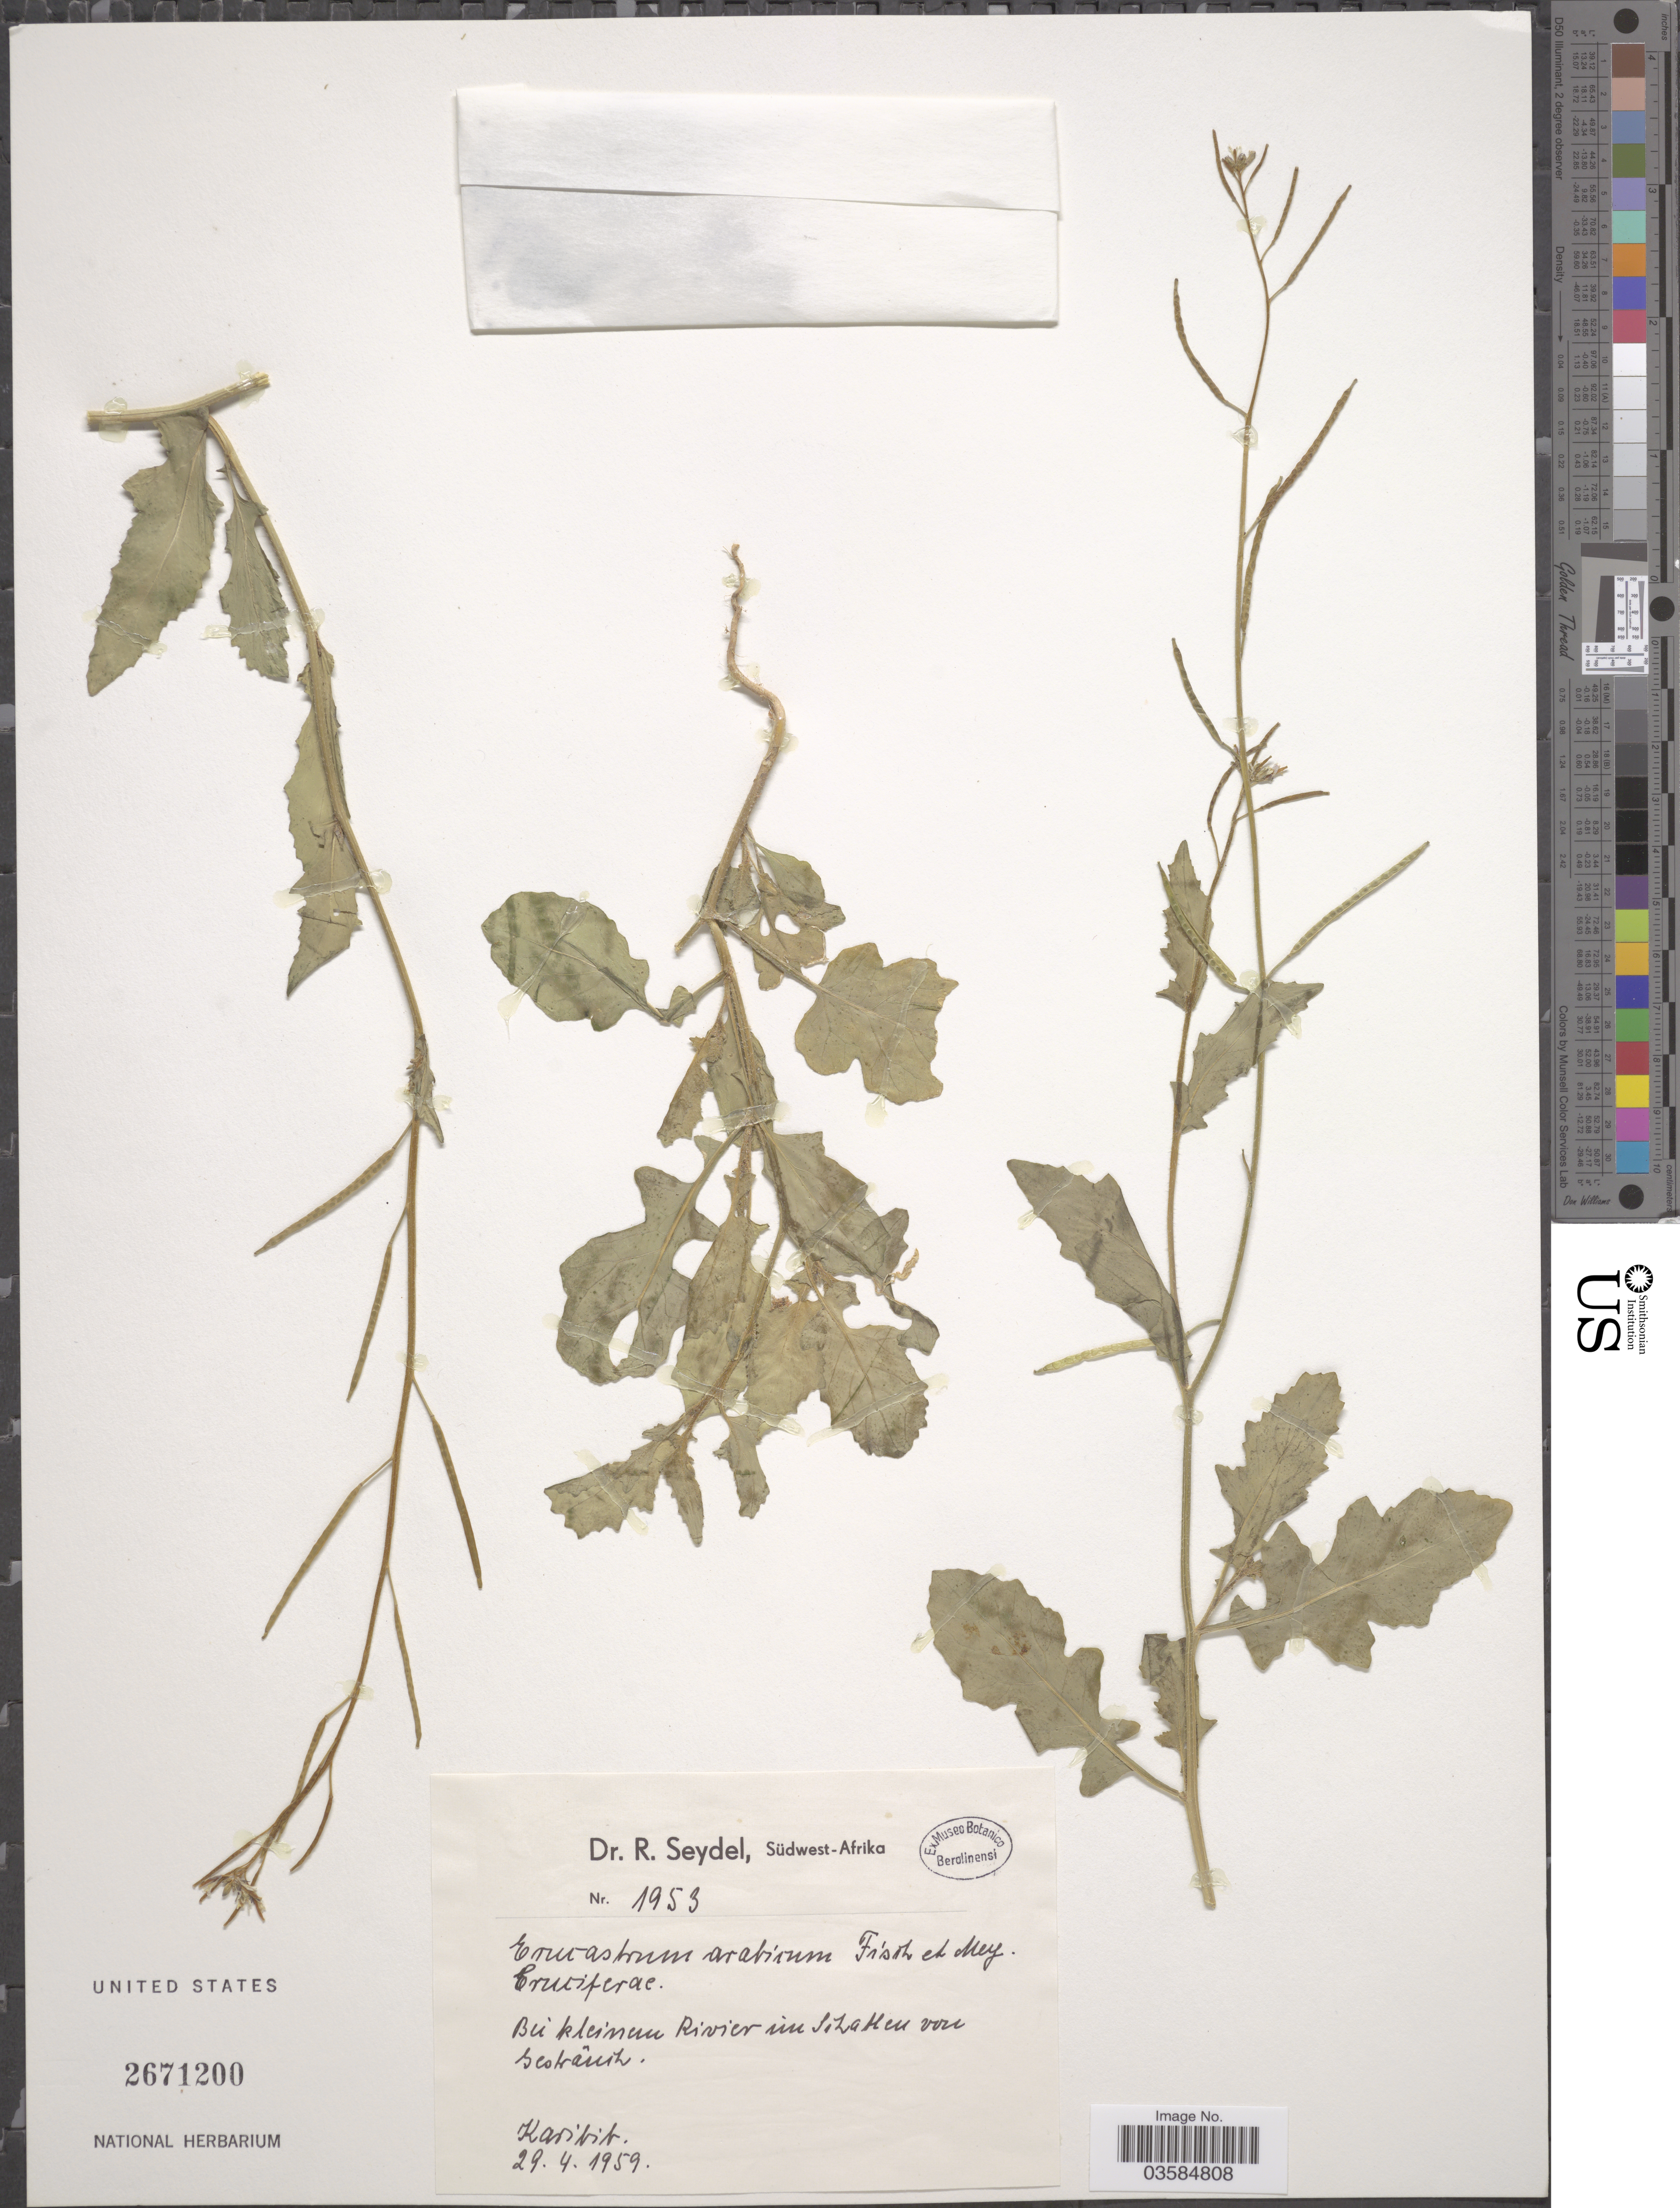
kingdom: Plantae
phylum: Tracheophyta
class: Magnoliopsida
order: Brassicales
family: Brassicaceae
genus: Erucastrum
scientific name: Erucastrum arabicum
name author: Fisch. & C.A. Mey.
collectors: R. Seydel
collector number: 1953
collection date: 1959-04-29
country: Namibia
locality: Südwest-Afrika. Bei kleinen Rivier im Sizaken von Scotráut. Karibib.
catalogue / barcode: US 2671200